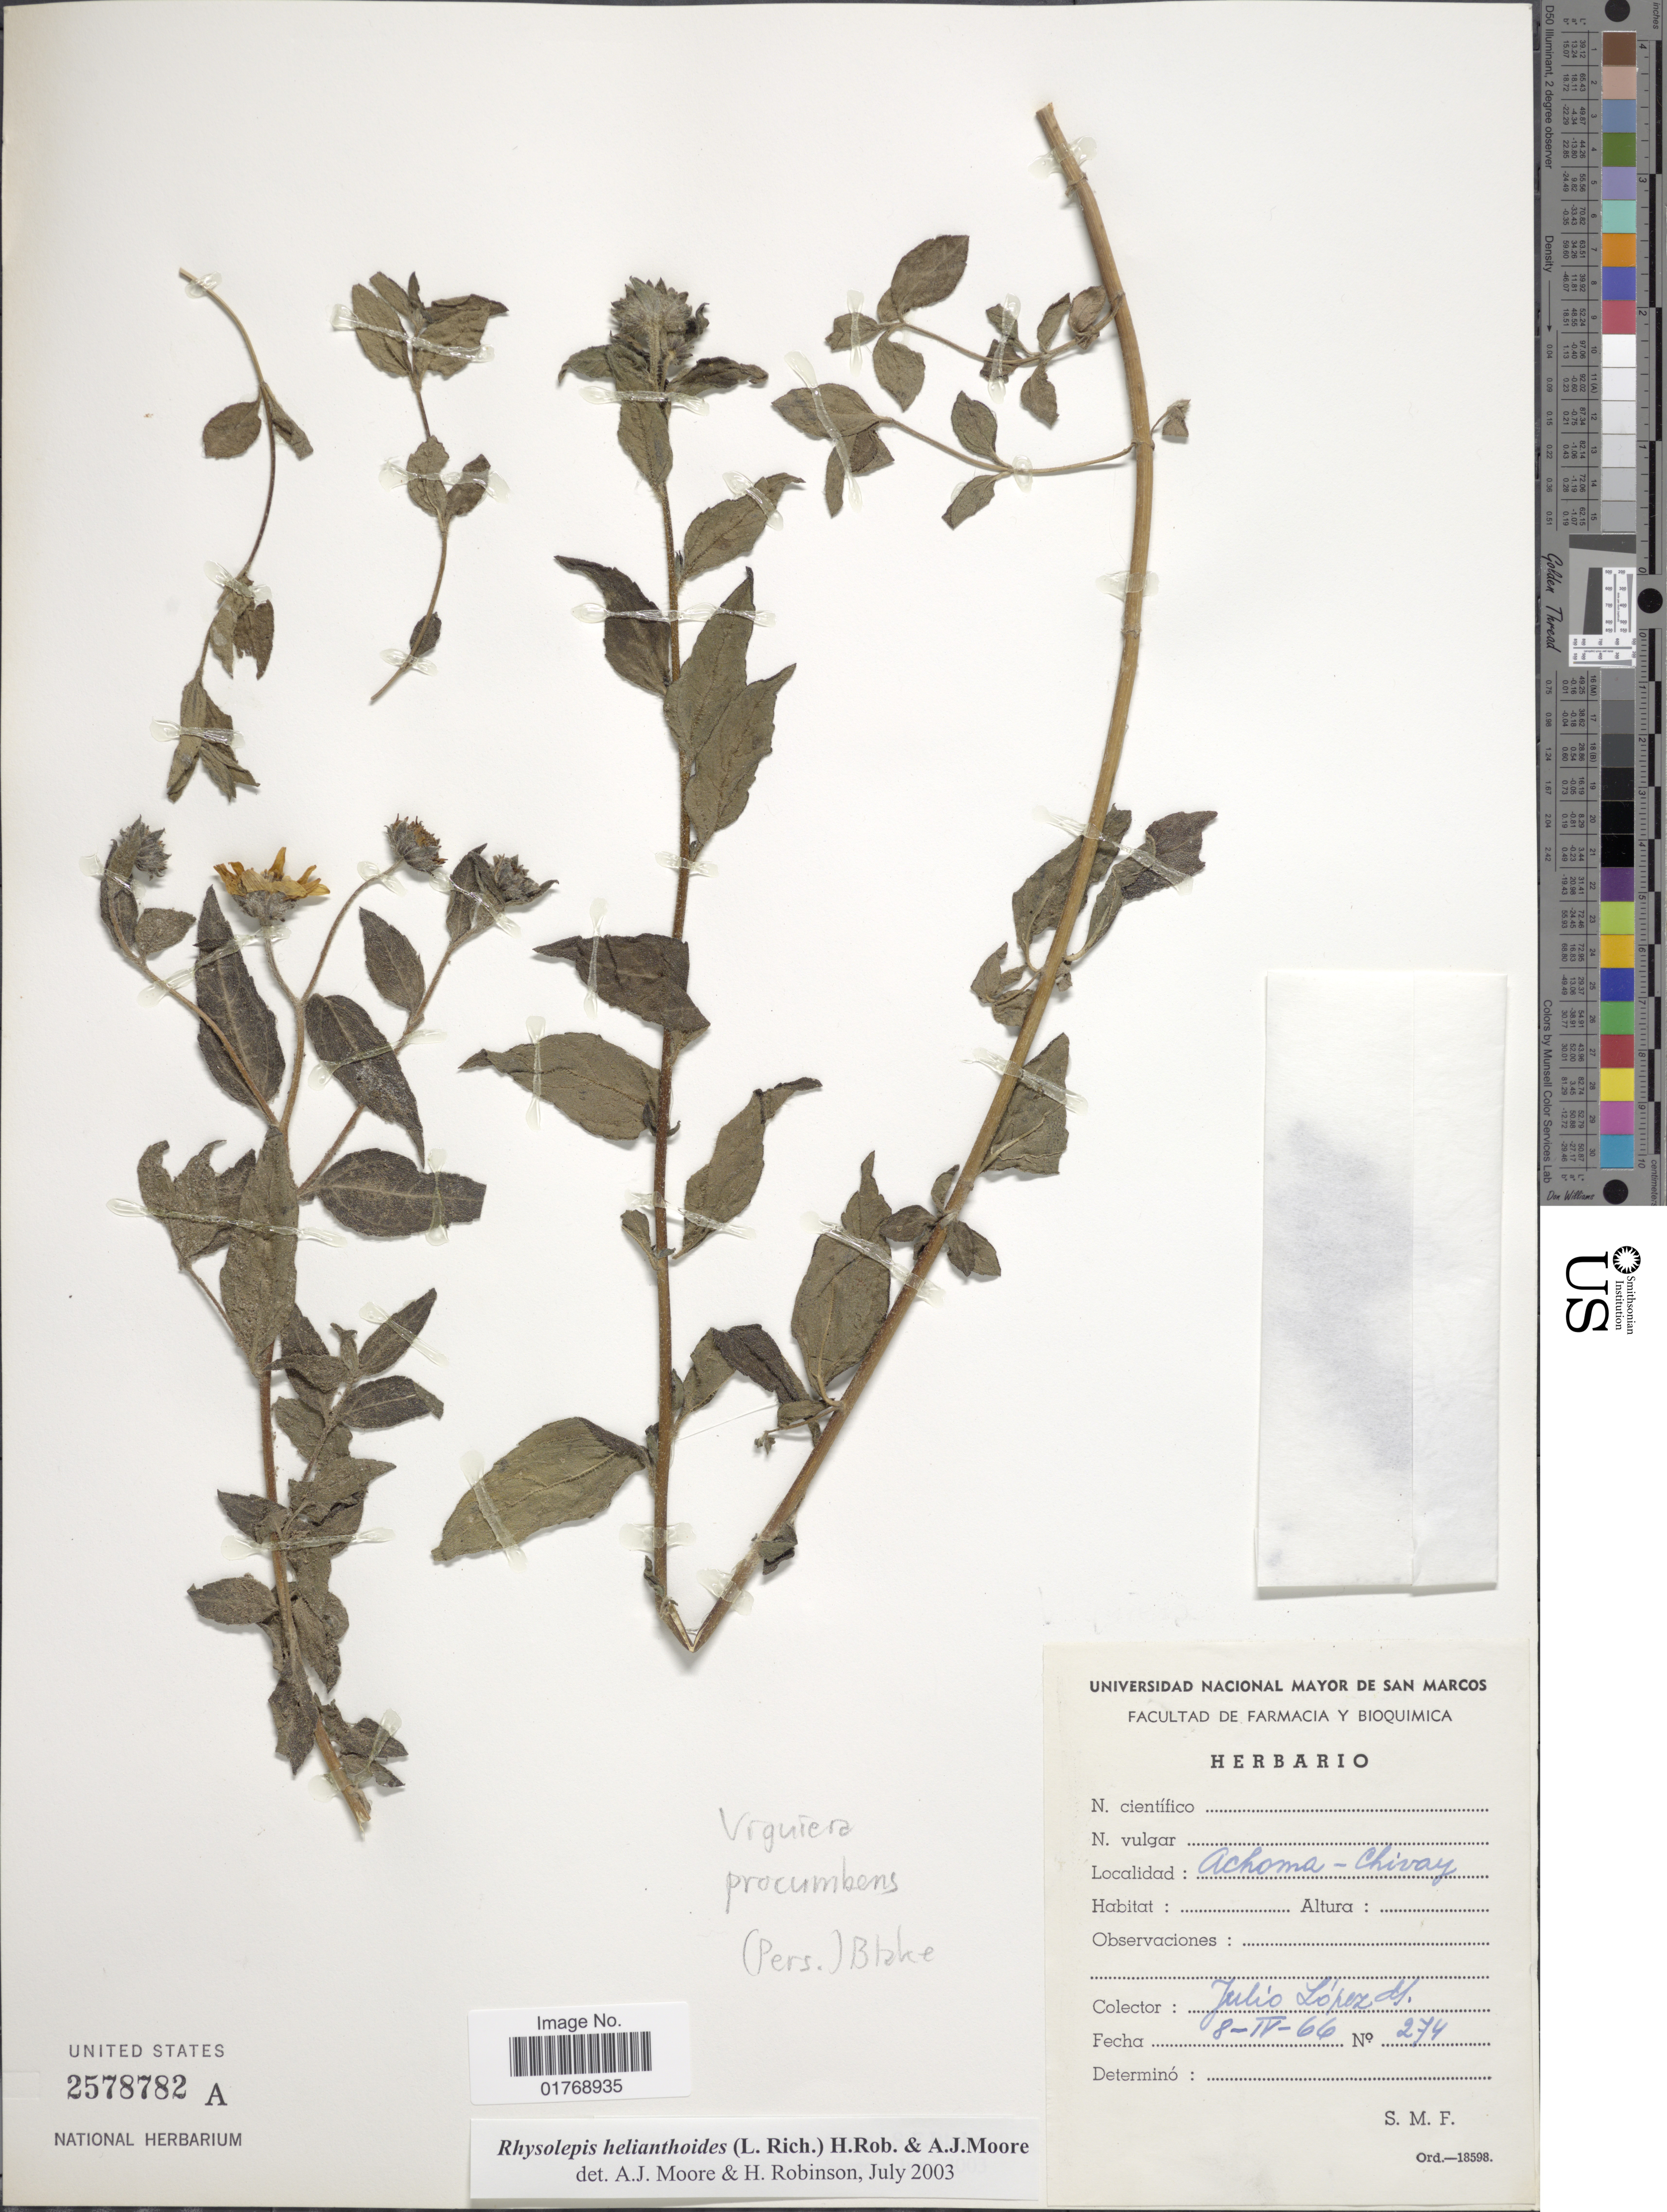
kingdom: Plantae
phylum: Tracheophyta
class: Magnoliopsida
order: Asterales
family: Asteraceae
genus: Viguiera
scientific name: Viguiera procumbens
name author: (Pers.) S.F. Blake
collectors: J. Lopez M.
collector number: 274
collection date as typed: Transcribed d/m/y: 8/4/66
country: Peru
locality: Achoma - Chivay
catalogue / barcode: US 2578782A